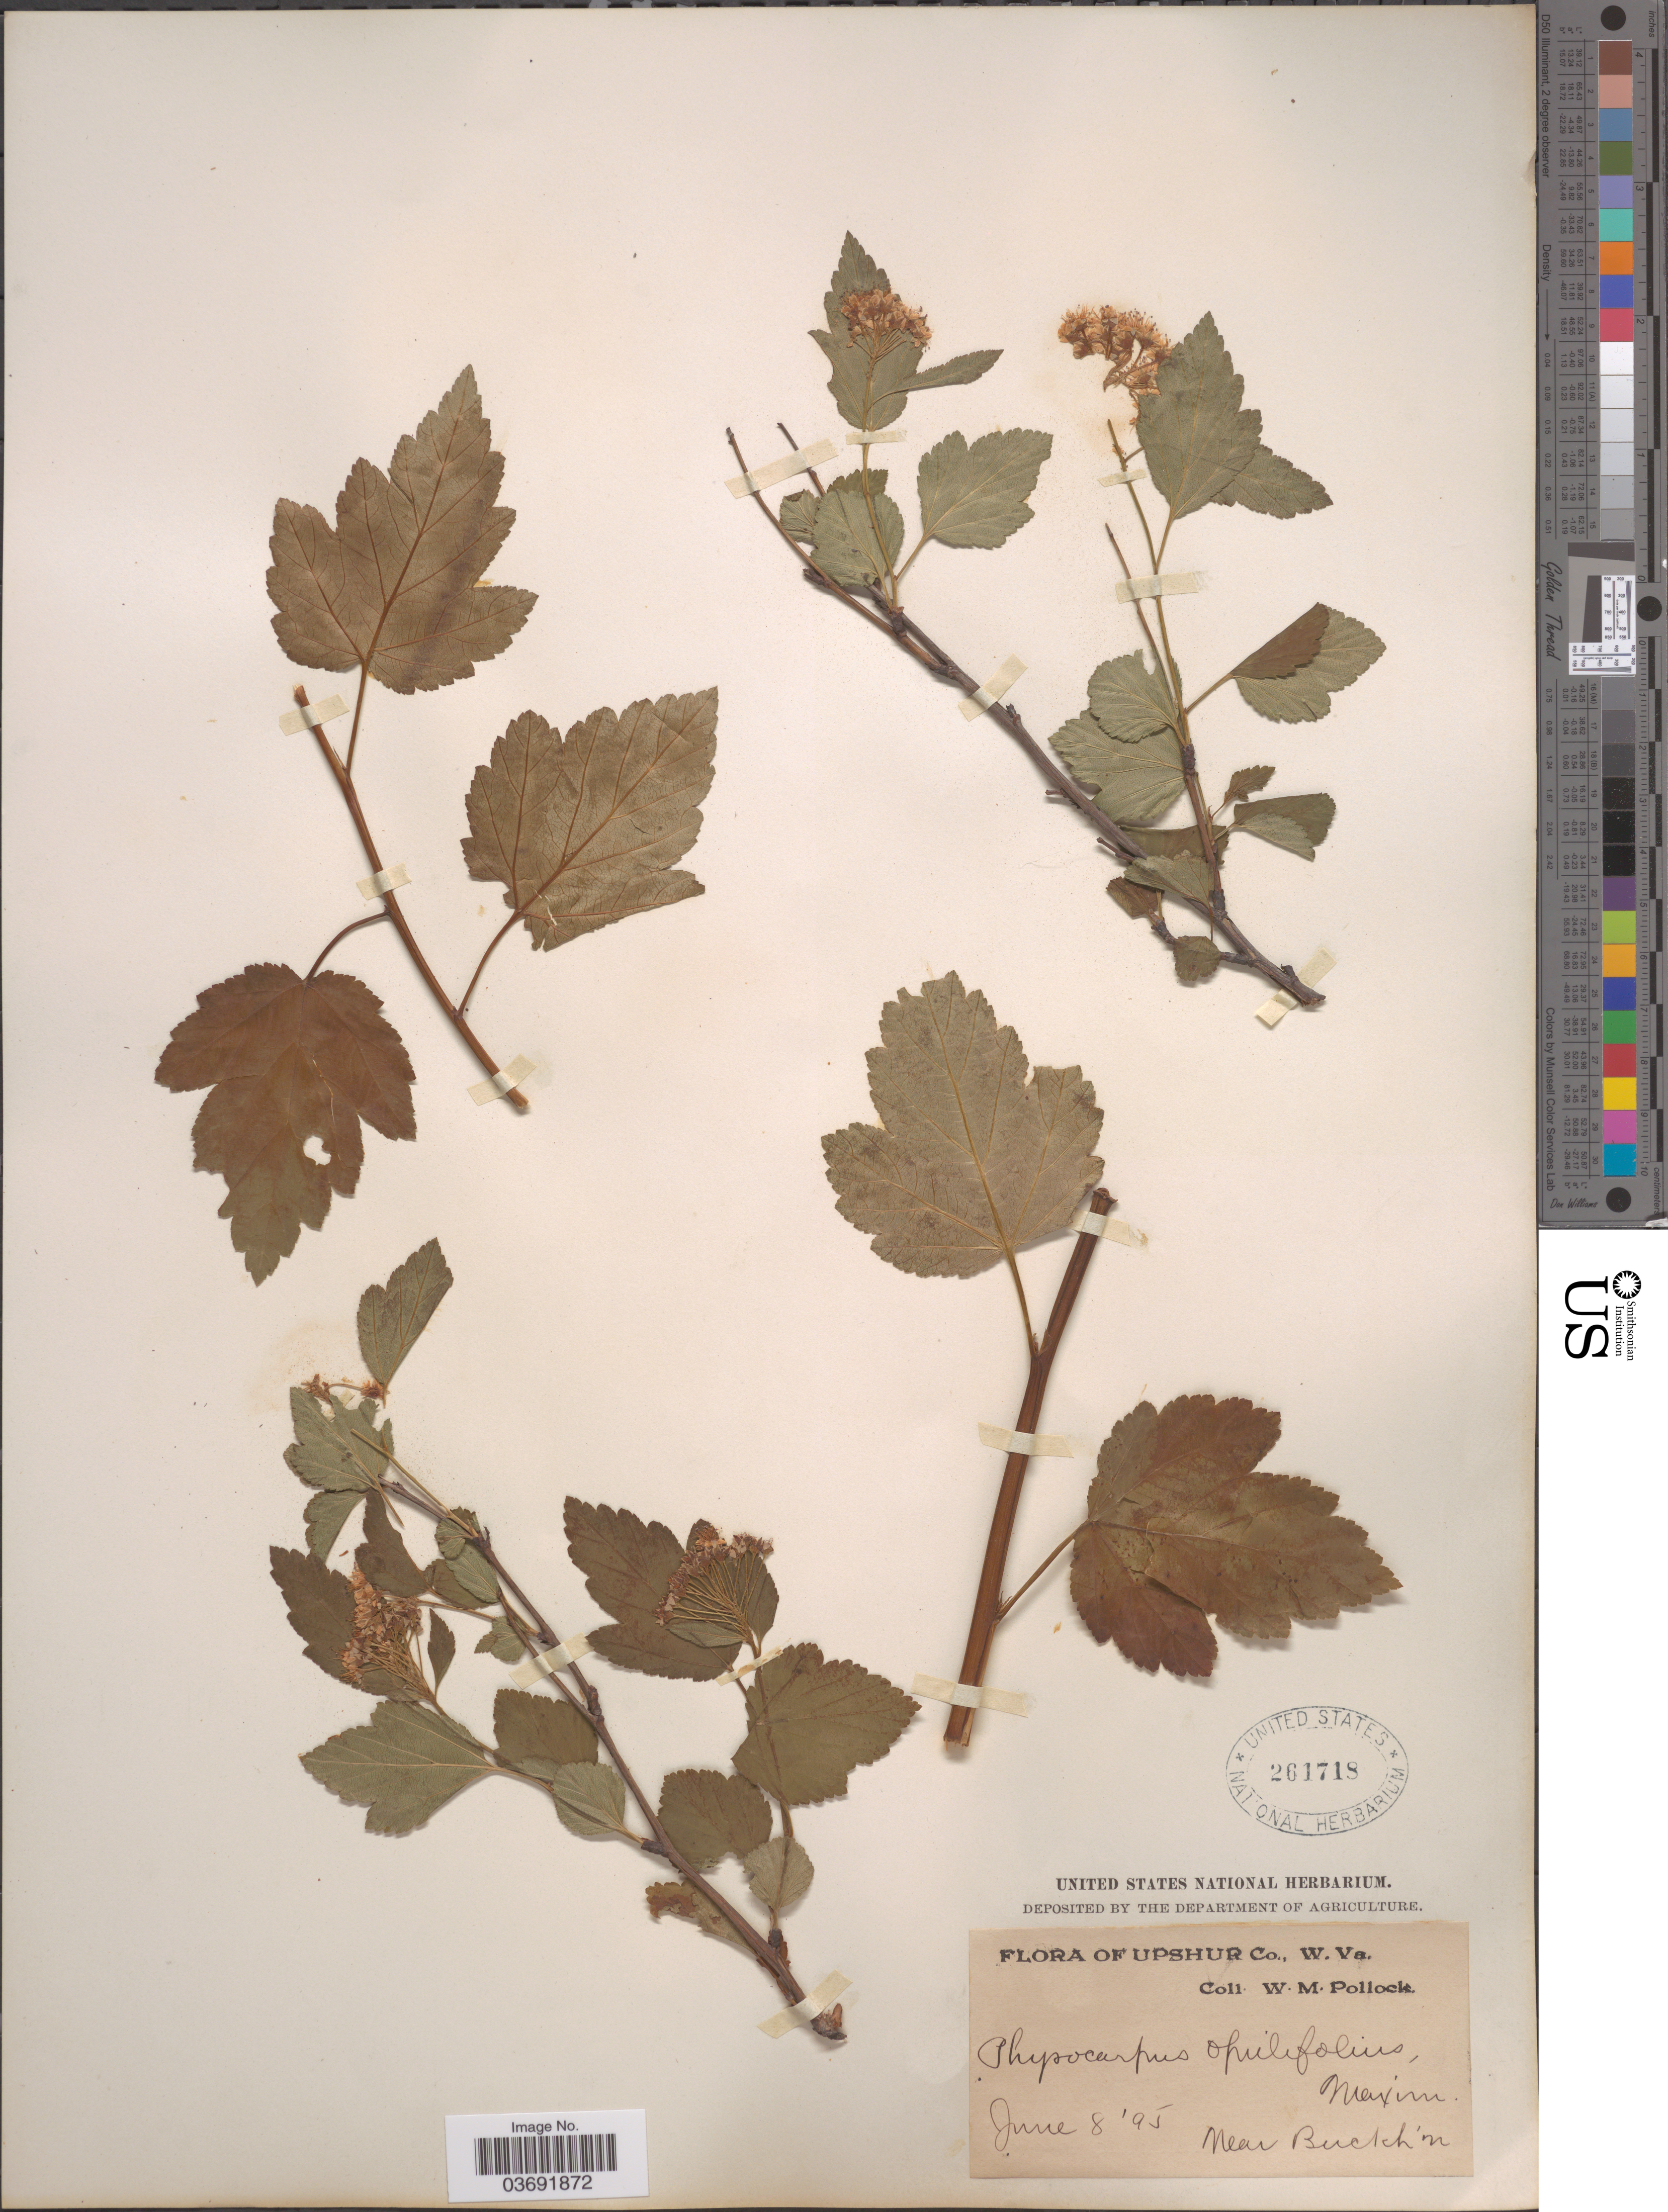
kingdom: Plantae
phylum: Tracheophyta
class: Magnoliopsida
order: Rosales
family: Rosaceae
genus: Physocarpus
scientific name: Physocarpus opulifolius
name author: (L.) Maxim.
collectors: W. M. Pollock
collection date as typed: Transcribed d/m/y: 8/6/95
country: United States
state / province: West Virginia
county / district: Upshur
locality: Near Buckh'm.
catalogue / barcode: US 261718